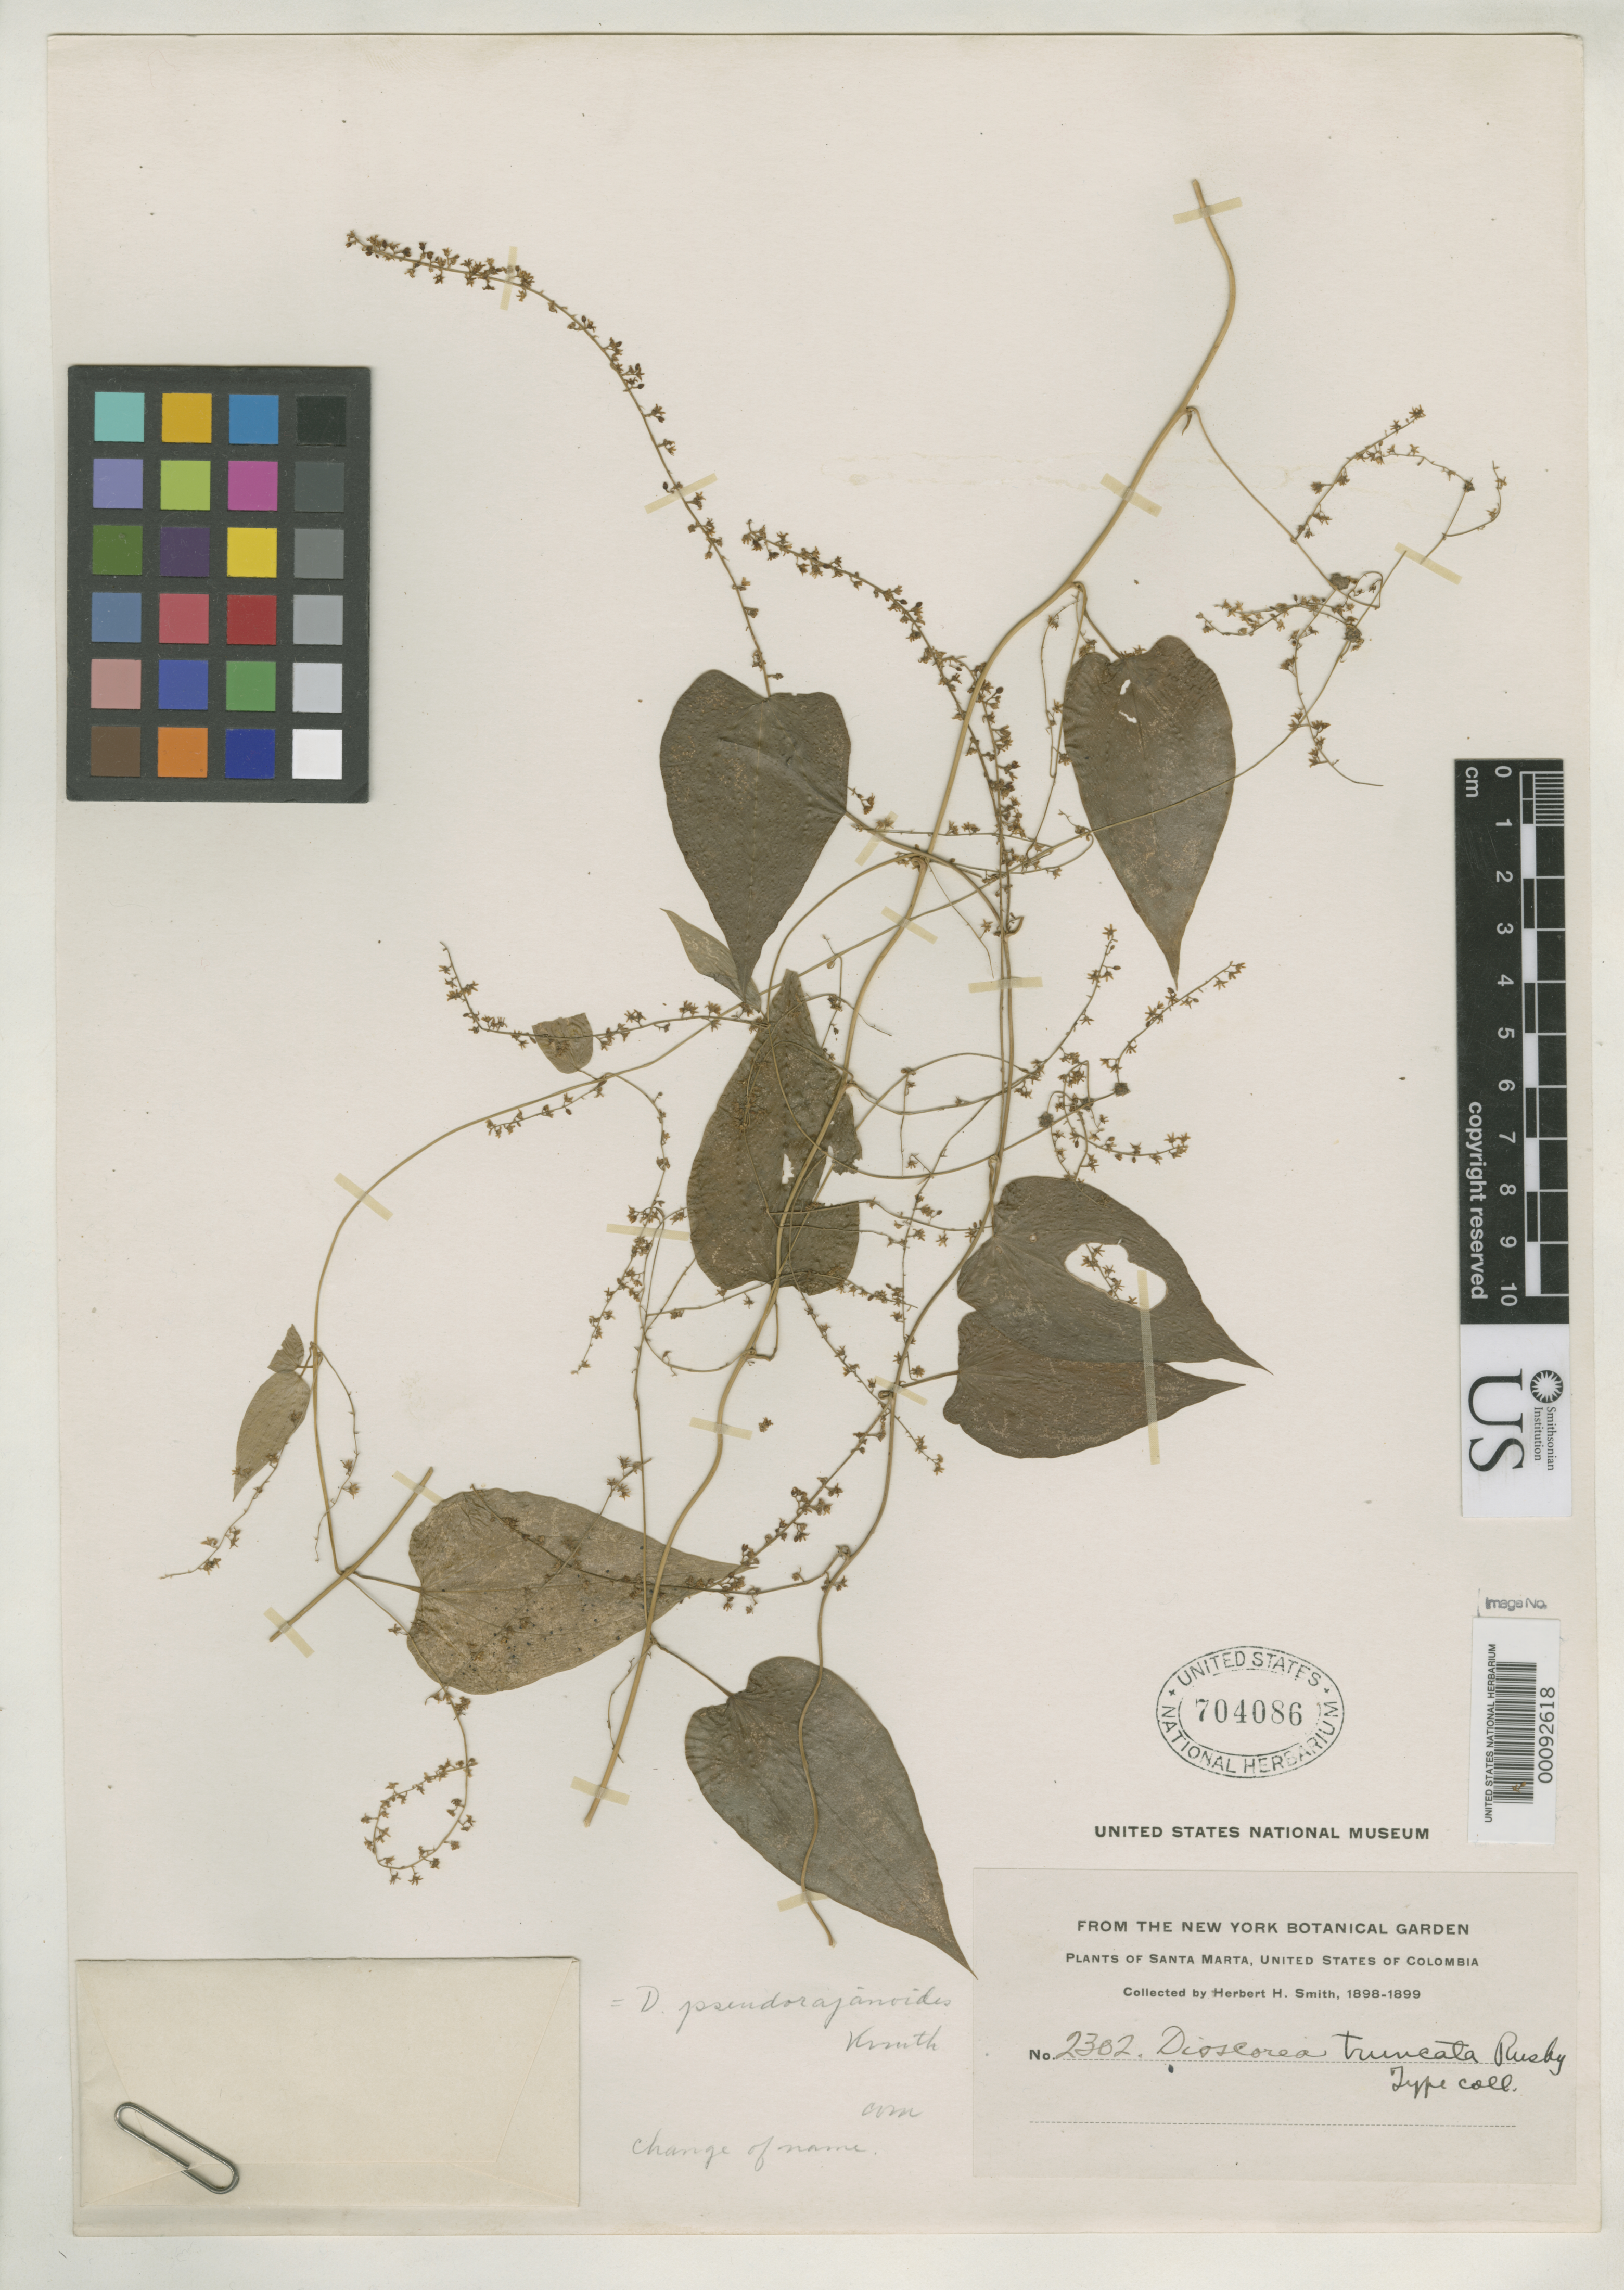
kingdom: Plantae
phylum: Tracheophyta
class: Liliopsida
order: Dioscoreales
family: Dioscoreaceae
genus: Dioscorea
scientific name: Dioscorea truncata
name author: Miq.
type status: Isotype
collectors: Herbert H. Smith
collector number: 2302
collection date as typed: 1898 to -- --- 1899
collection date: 1898/1899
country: Colombia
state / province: Magdalena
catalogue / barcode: US 704086